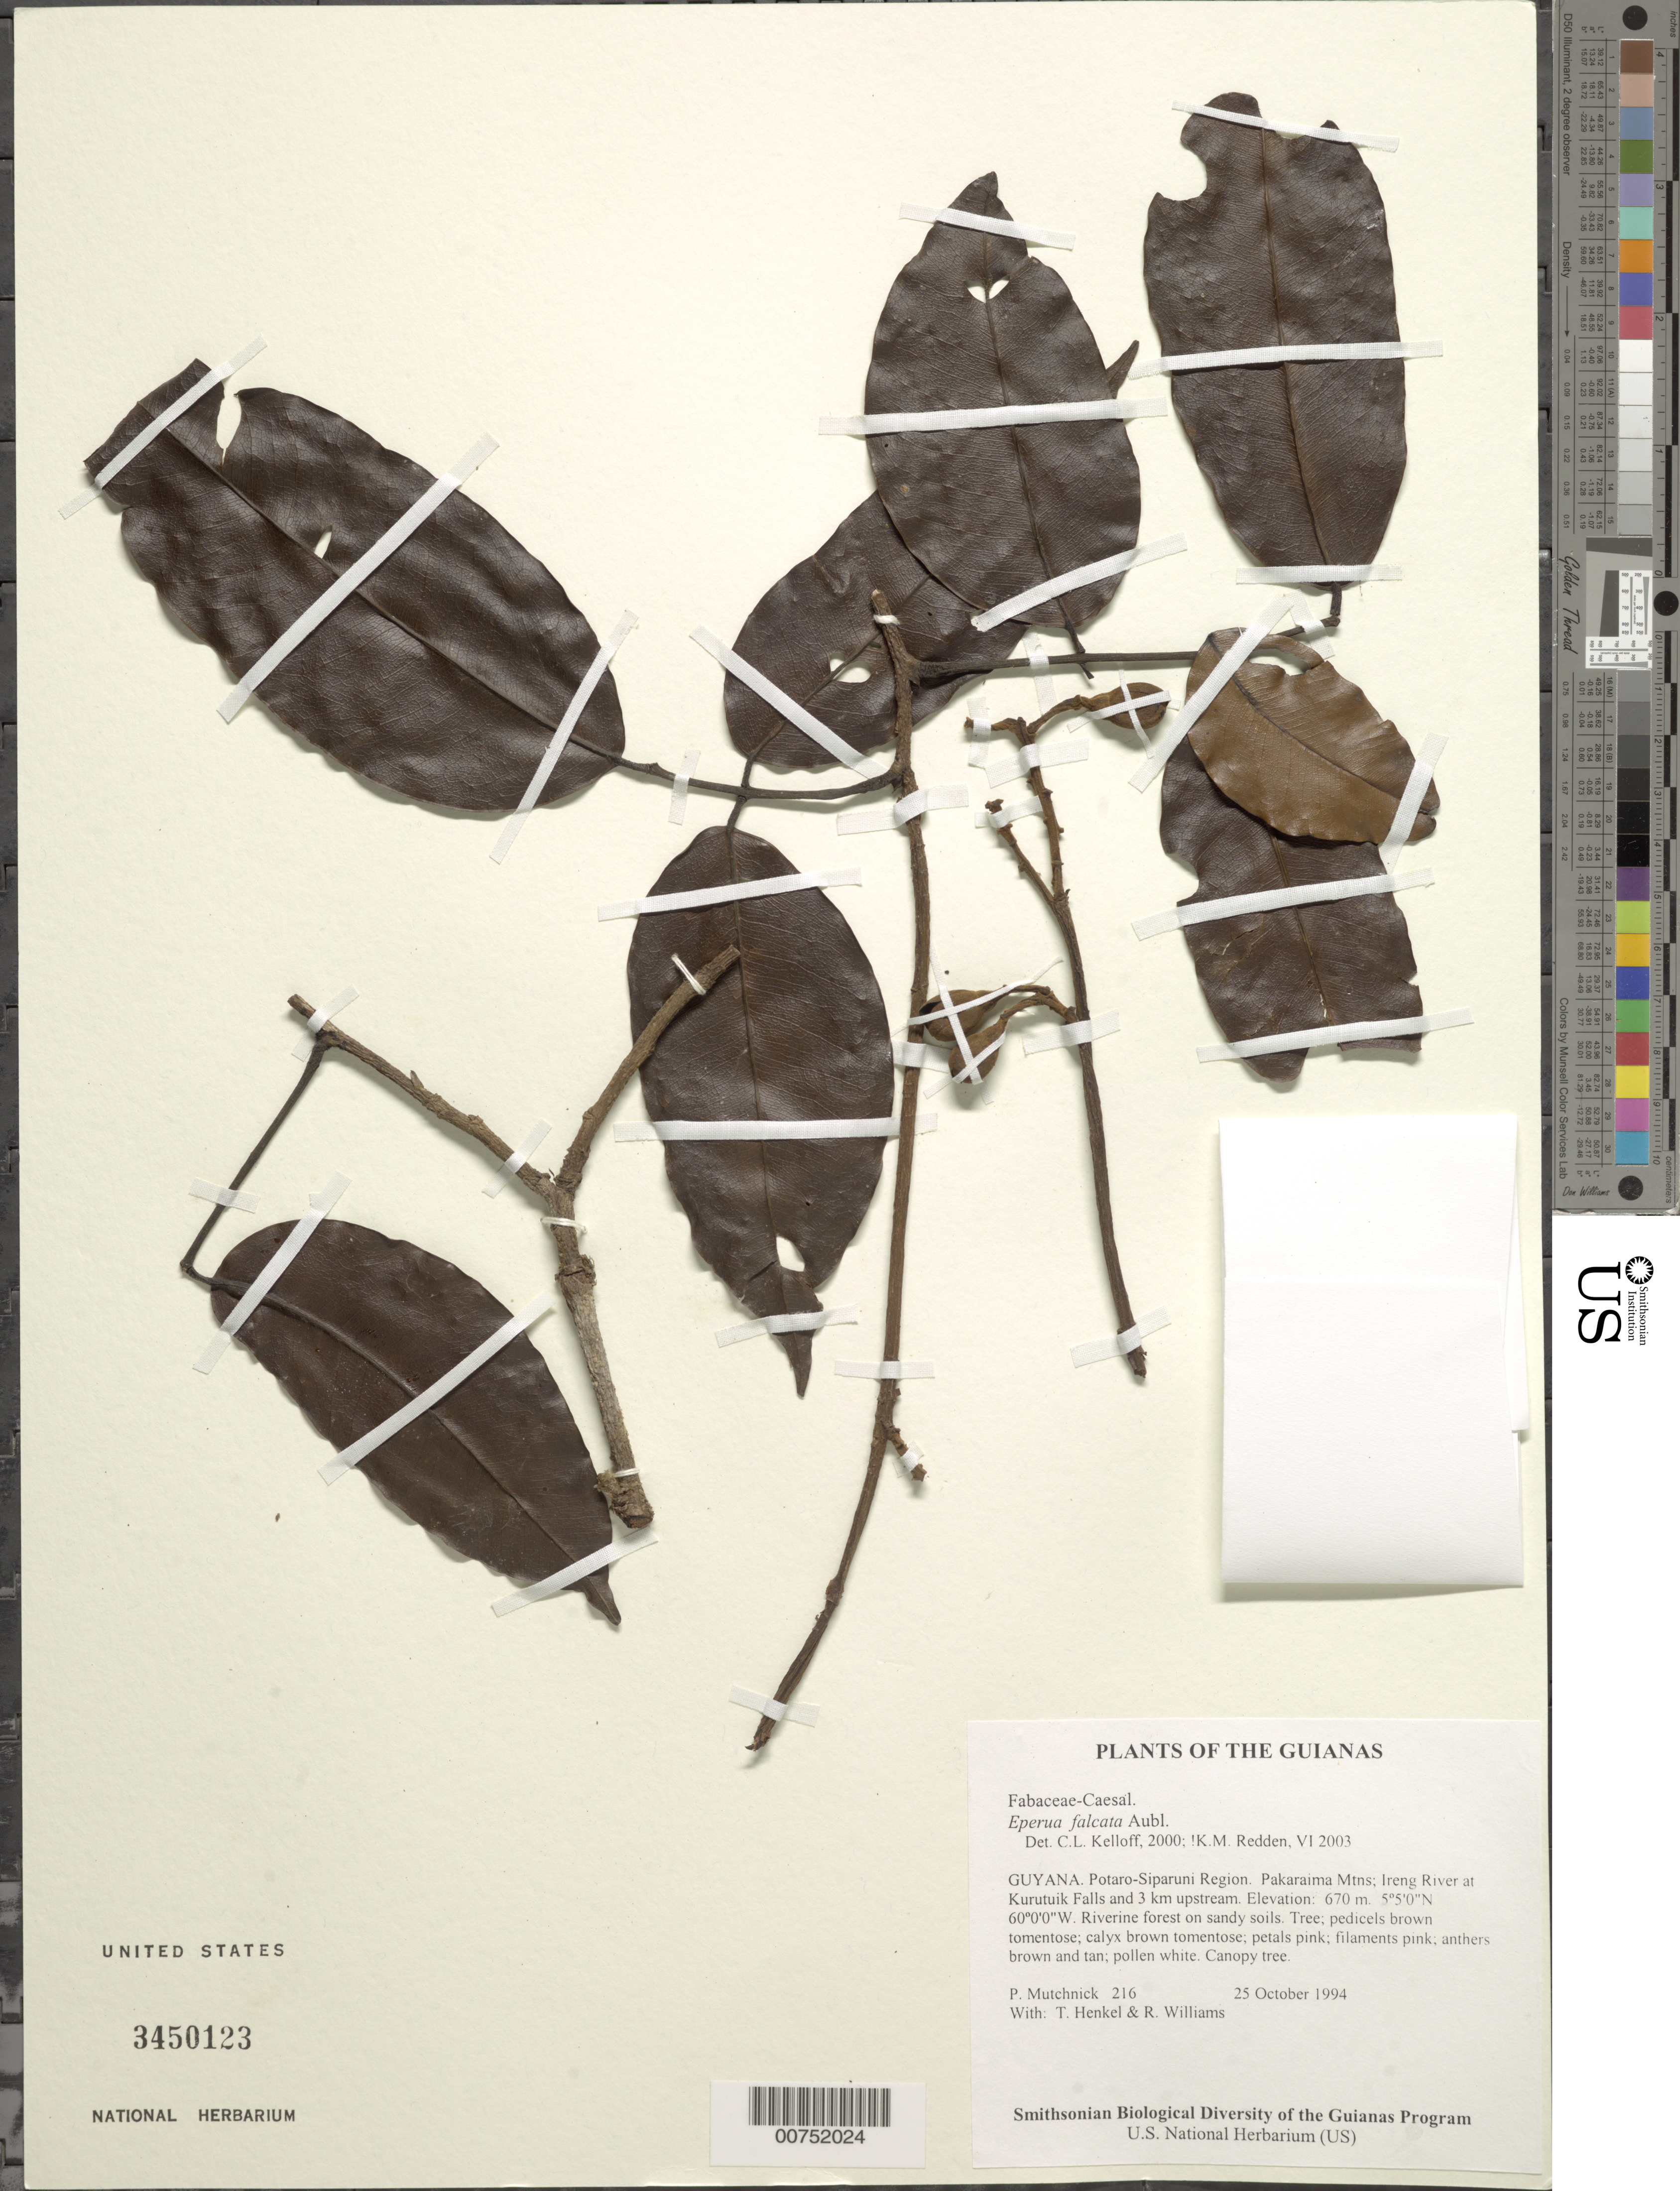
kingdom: Plantae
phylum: Tracheophyta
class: Magnoliopsida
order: Fabales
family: Fabaceae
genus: Eperua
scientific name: Eperua falcata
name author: Aubl.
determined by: Redden, K. M.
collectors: P. Mutchnick, T. Henkel & R. Williams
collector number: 216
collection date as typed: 25 October 1994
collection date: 1994-10-25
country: Guyana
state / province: Potaro-Siparuni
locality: Pakaraima Mtns; Ireng River at Kurutuik Falls and 3 km upstream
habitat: Riverine forest on sandy soils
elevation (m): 670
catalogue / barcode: US 3450123